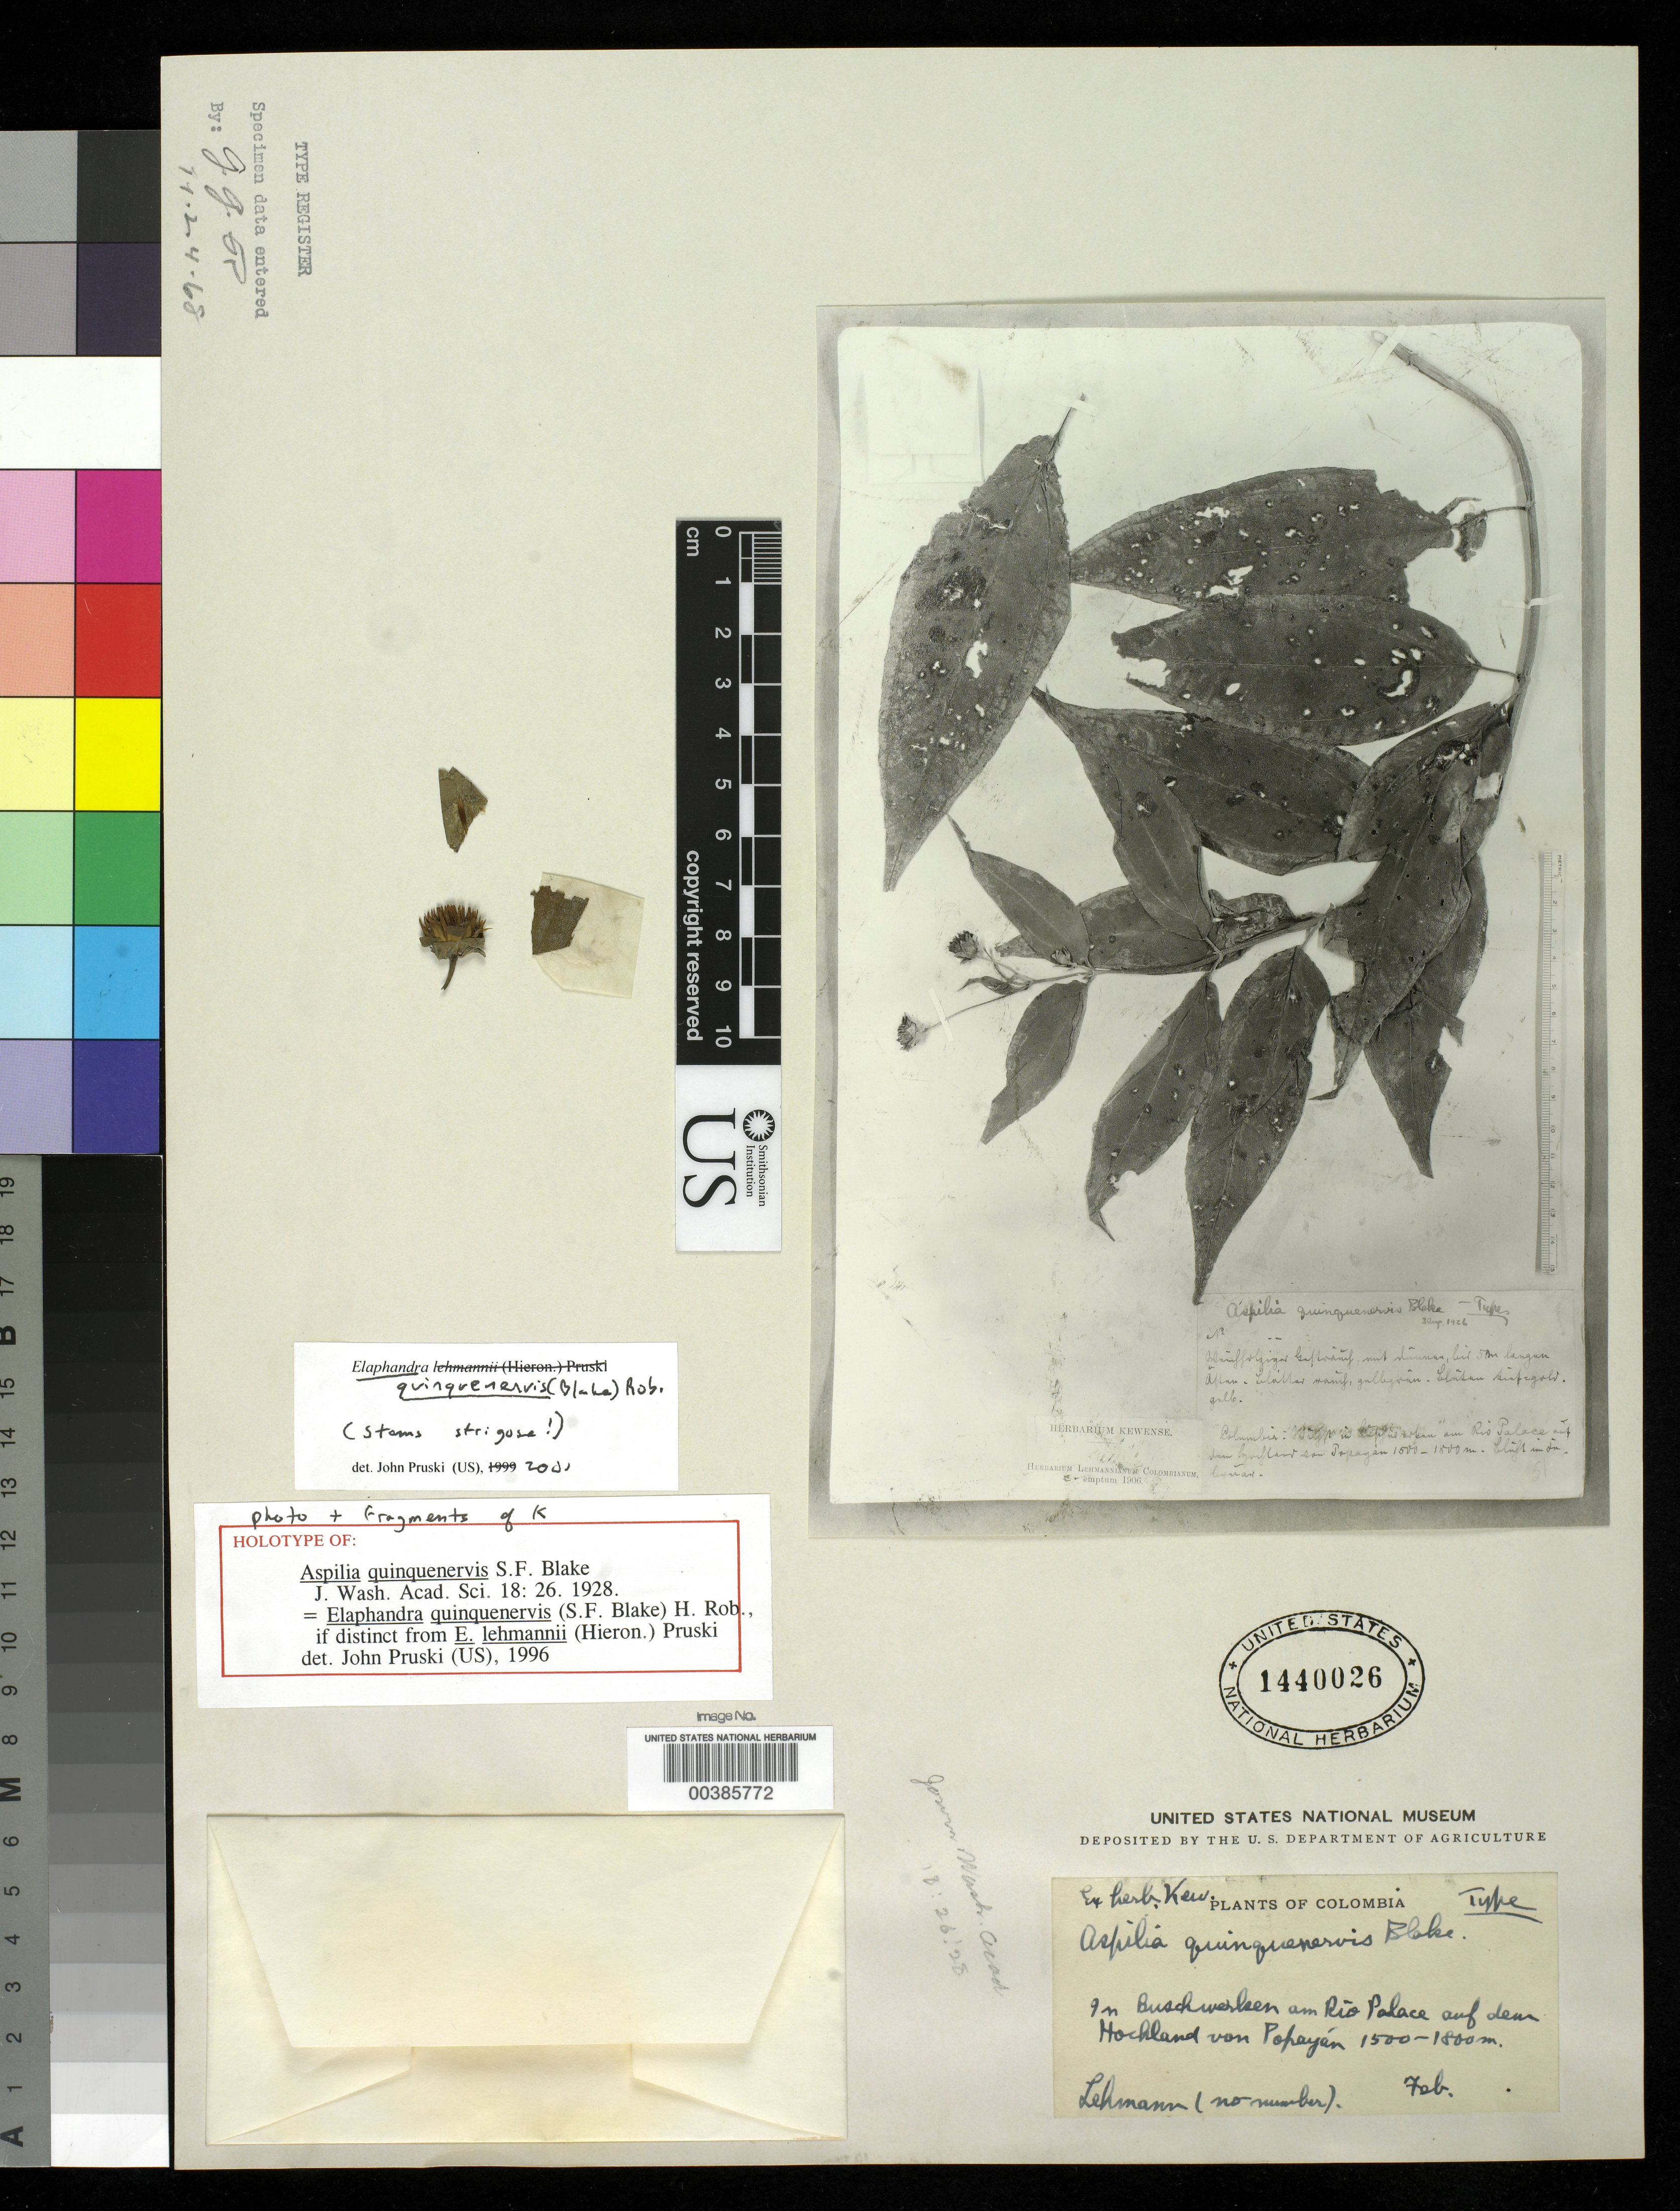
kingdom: Plantae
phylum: Tracheophyta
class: Magnoliopsida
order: Asterales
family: Asteraceae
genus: Aspilia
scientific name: Aspilia quinquenervis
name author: S.F. Blake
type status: Type Fragment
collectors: F. C. Lehmann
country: Colombia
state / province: Cauca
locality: Popayan.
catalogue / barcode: US 1440026